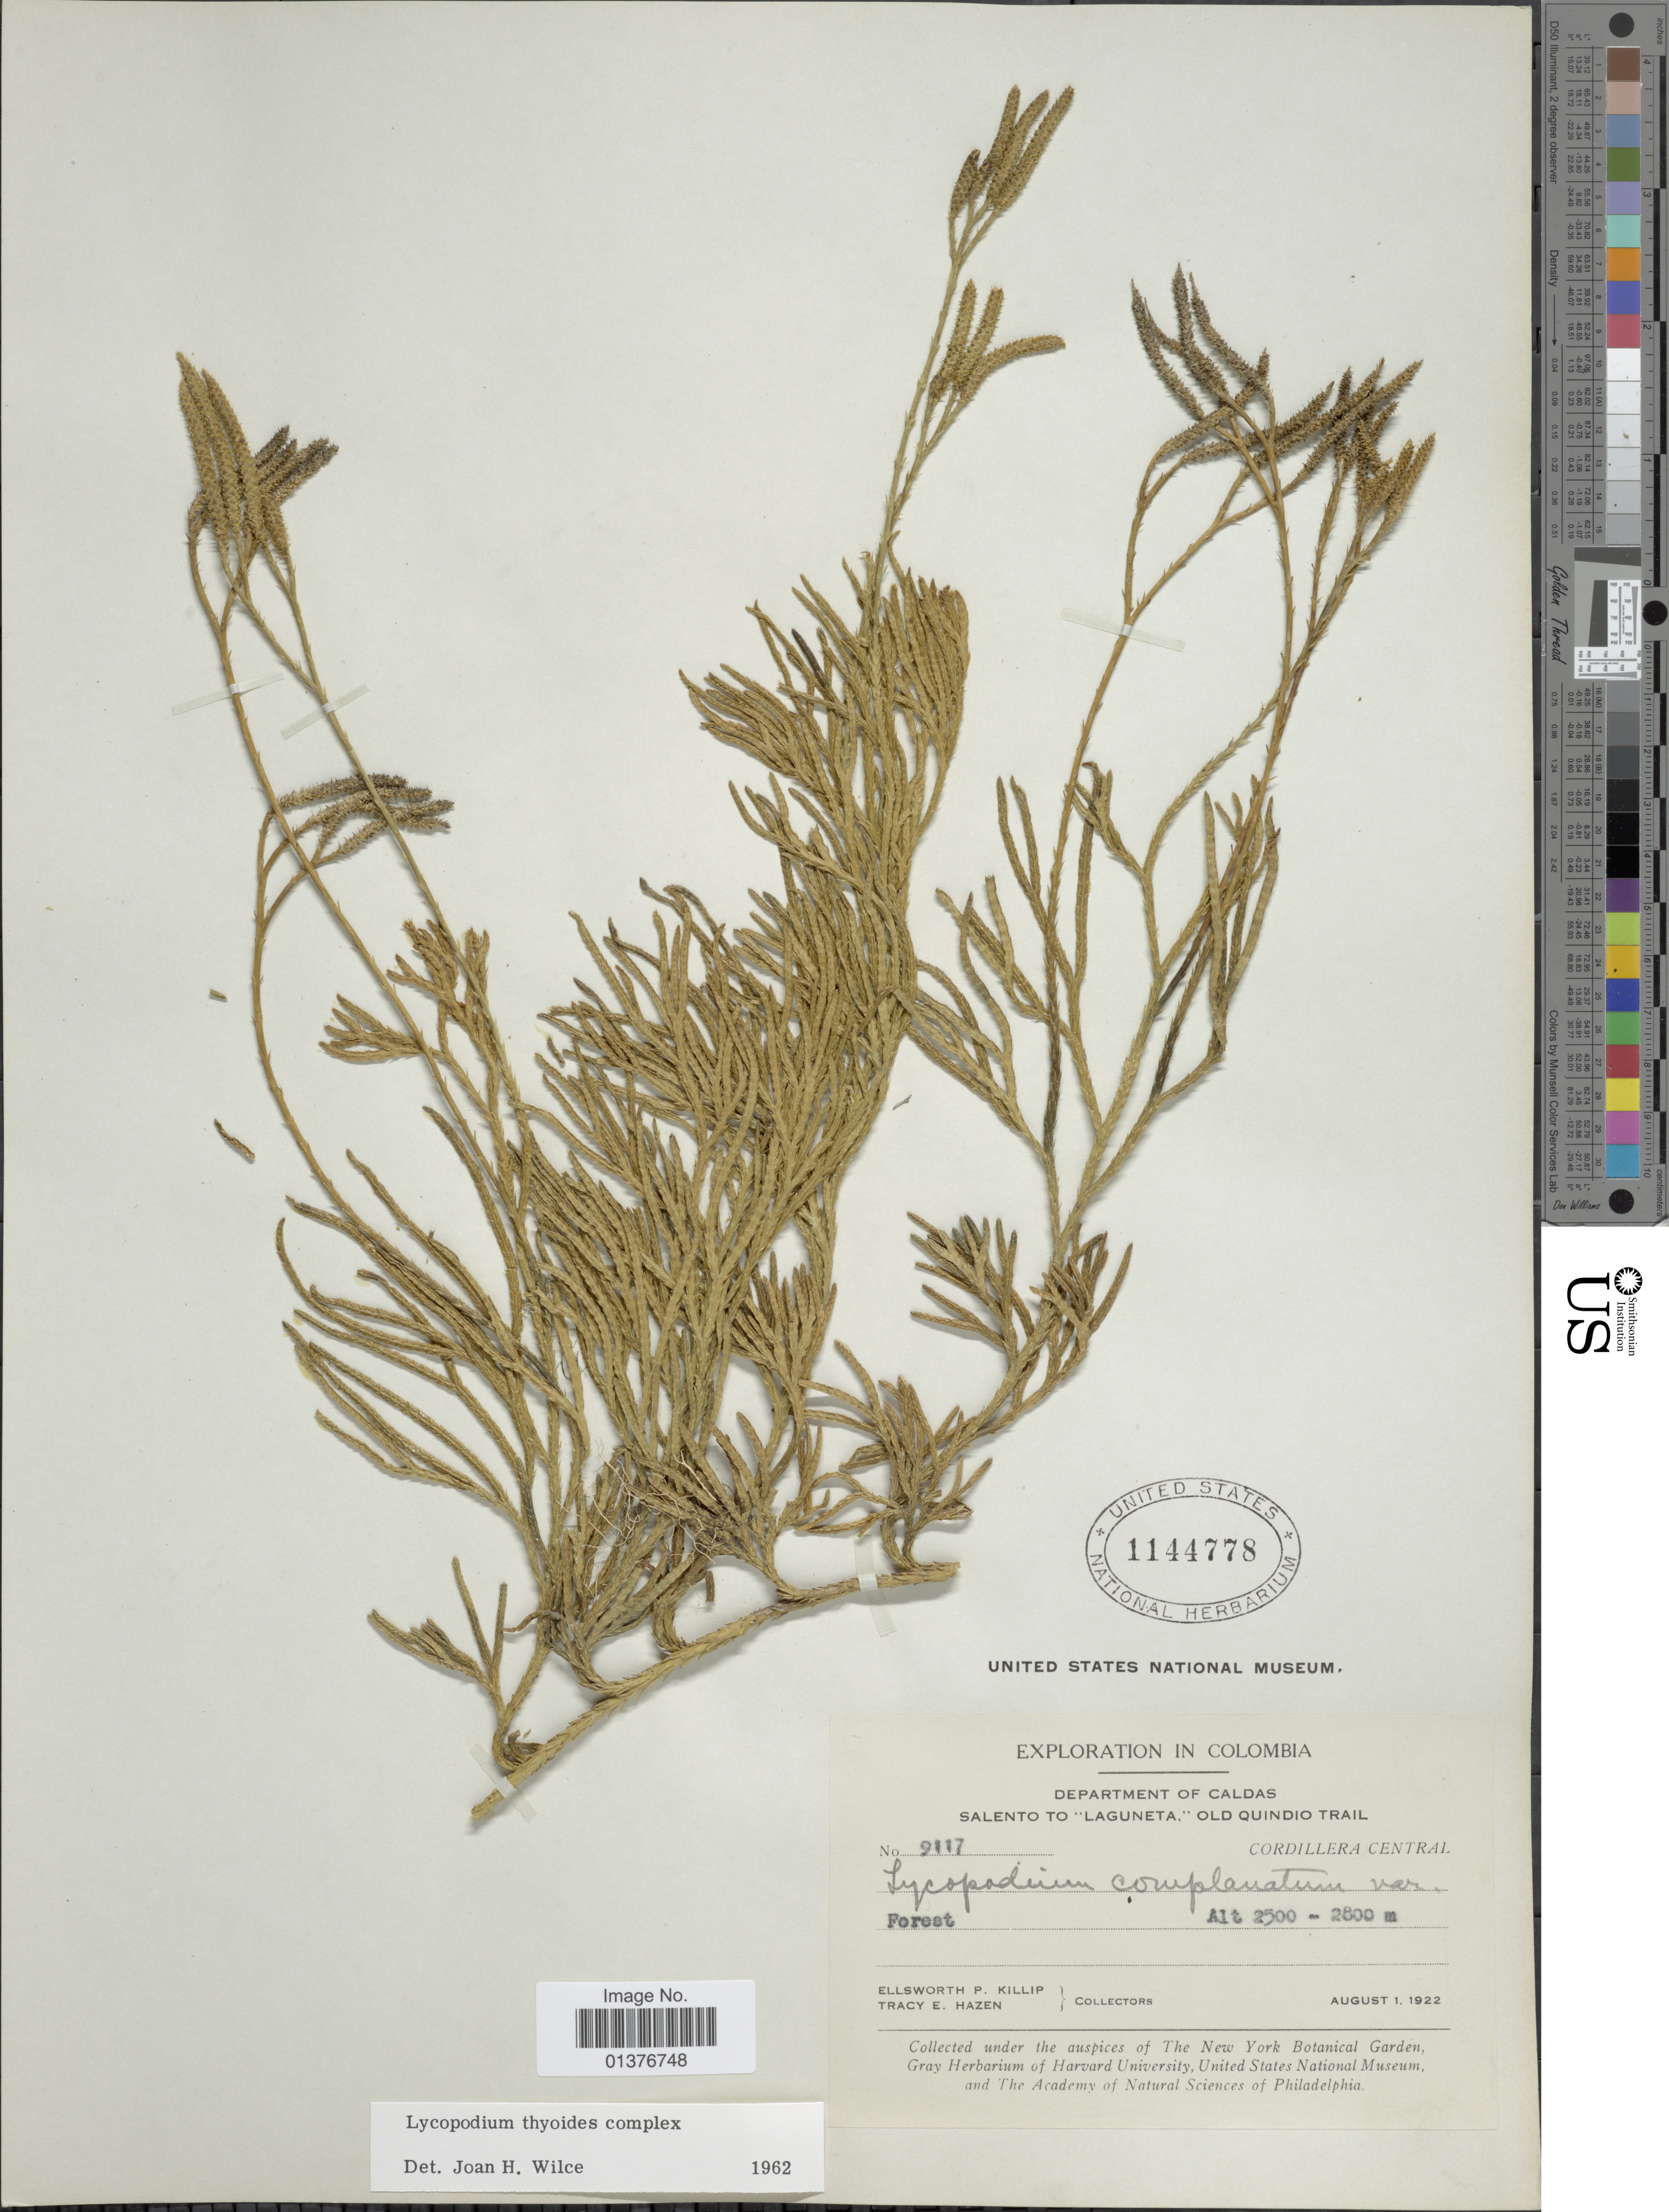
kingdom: Plantae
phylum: Tracheophyta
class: Lycopodiopsida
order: Lycopodiales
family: Lycopodiaceae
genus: Diphasiastrum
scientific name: Diphasiastrum thyoides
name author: (Humb. & Bonpl. ex Willd.) Holub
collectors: E. P. Killip & T. E. Hazen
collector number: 9117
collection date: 1922-08-01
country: Colombia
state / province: Caldas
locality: Salento to "Laguneta" Old Quindio trail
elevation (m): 2500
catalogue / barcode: US 1144778